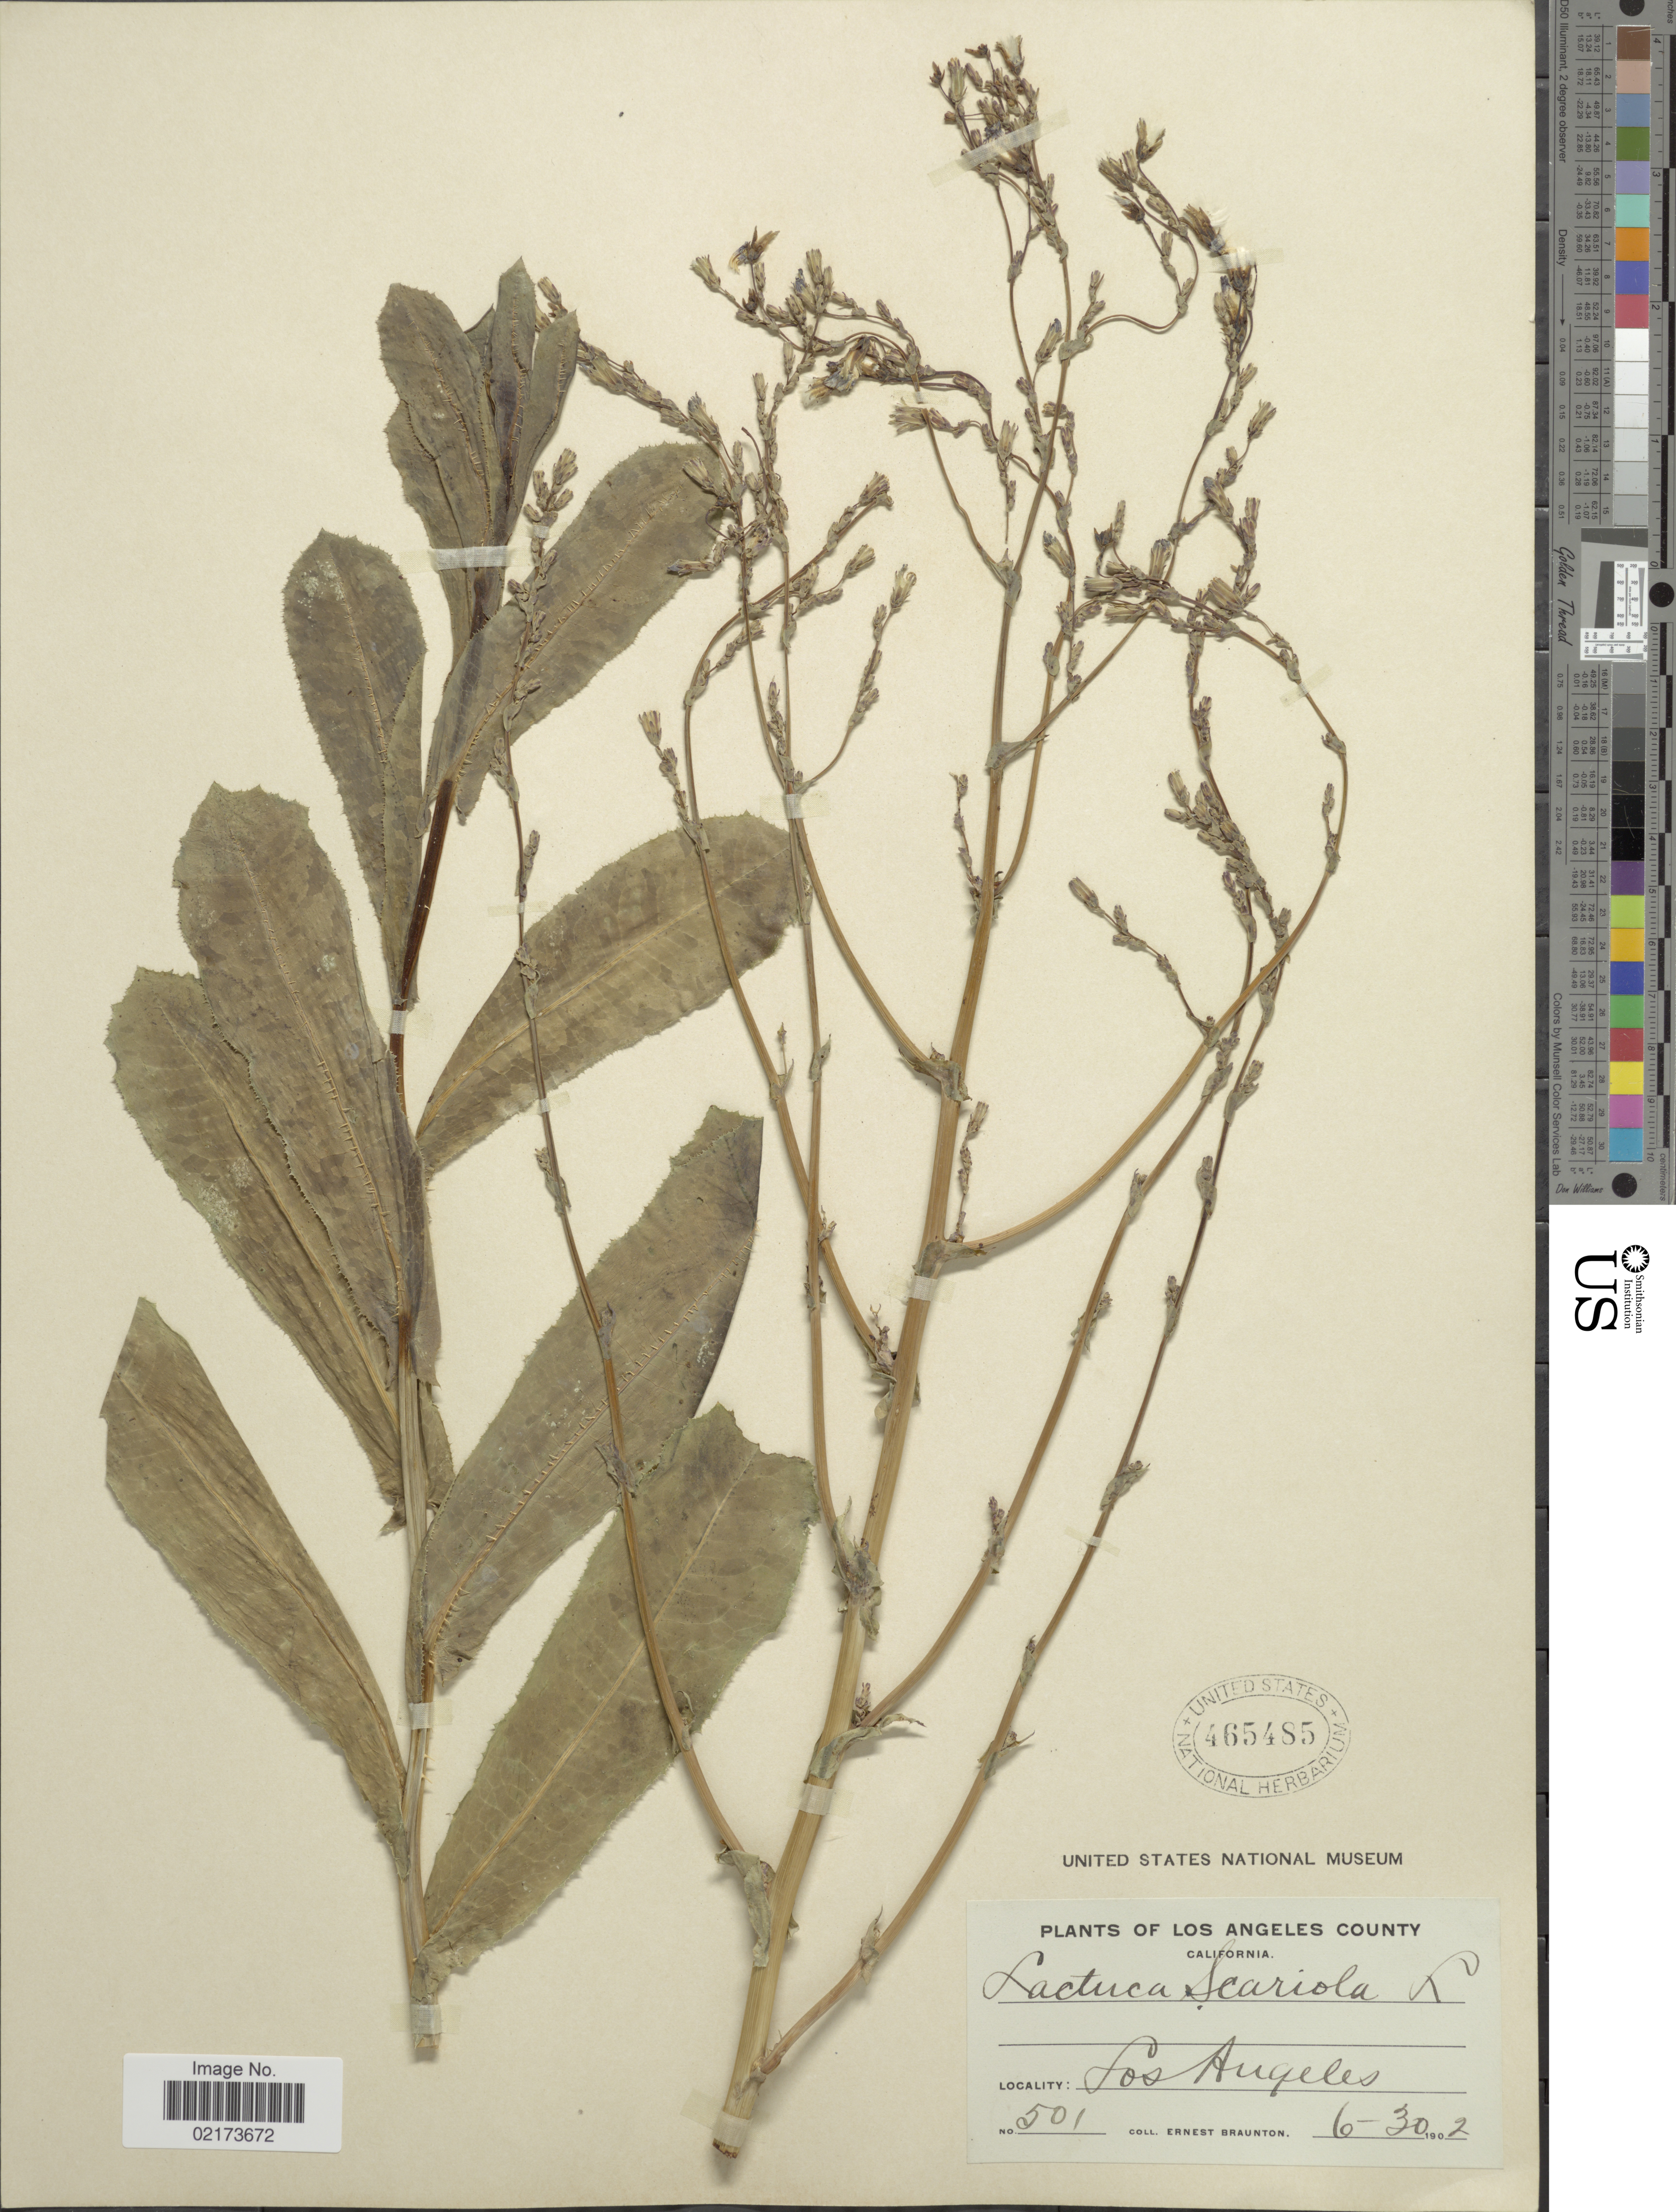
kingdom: Plantae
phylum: Tracheophyta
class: Magnoliopsida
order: Asterales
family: Asteraceae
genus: Lactuca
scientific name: Lactuca scariola var. integrata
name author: Gren. & Godr.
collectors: E. Braunton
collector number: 501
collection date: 1902-06-30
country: United States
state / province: California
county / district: Los Angeles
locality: Los Angeles County, Los Angeles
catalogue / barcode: US 465485